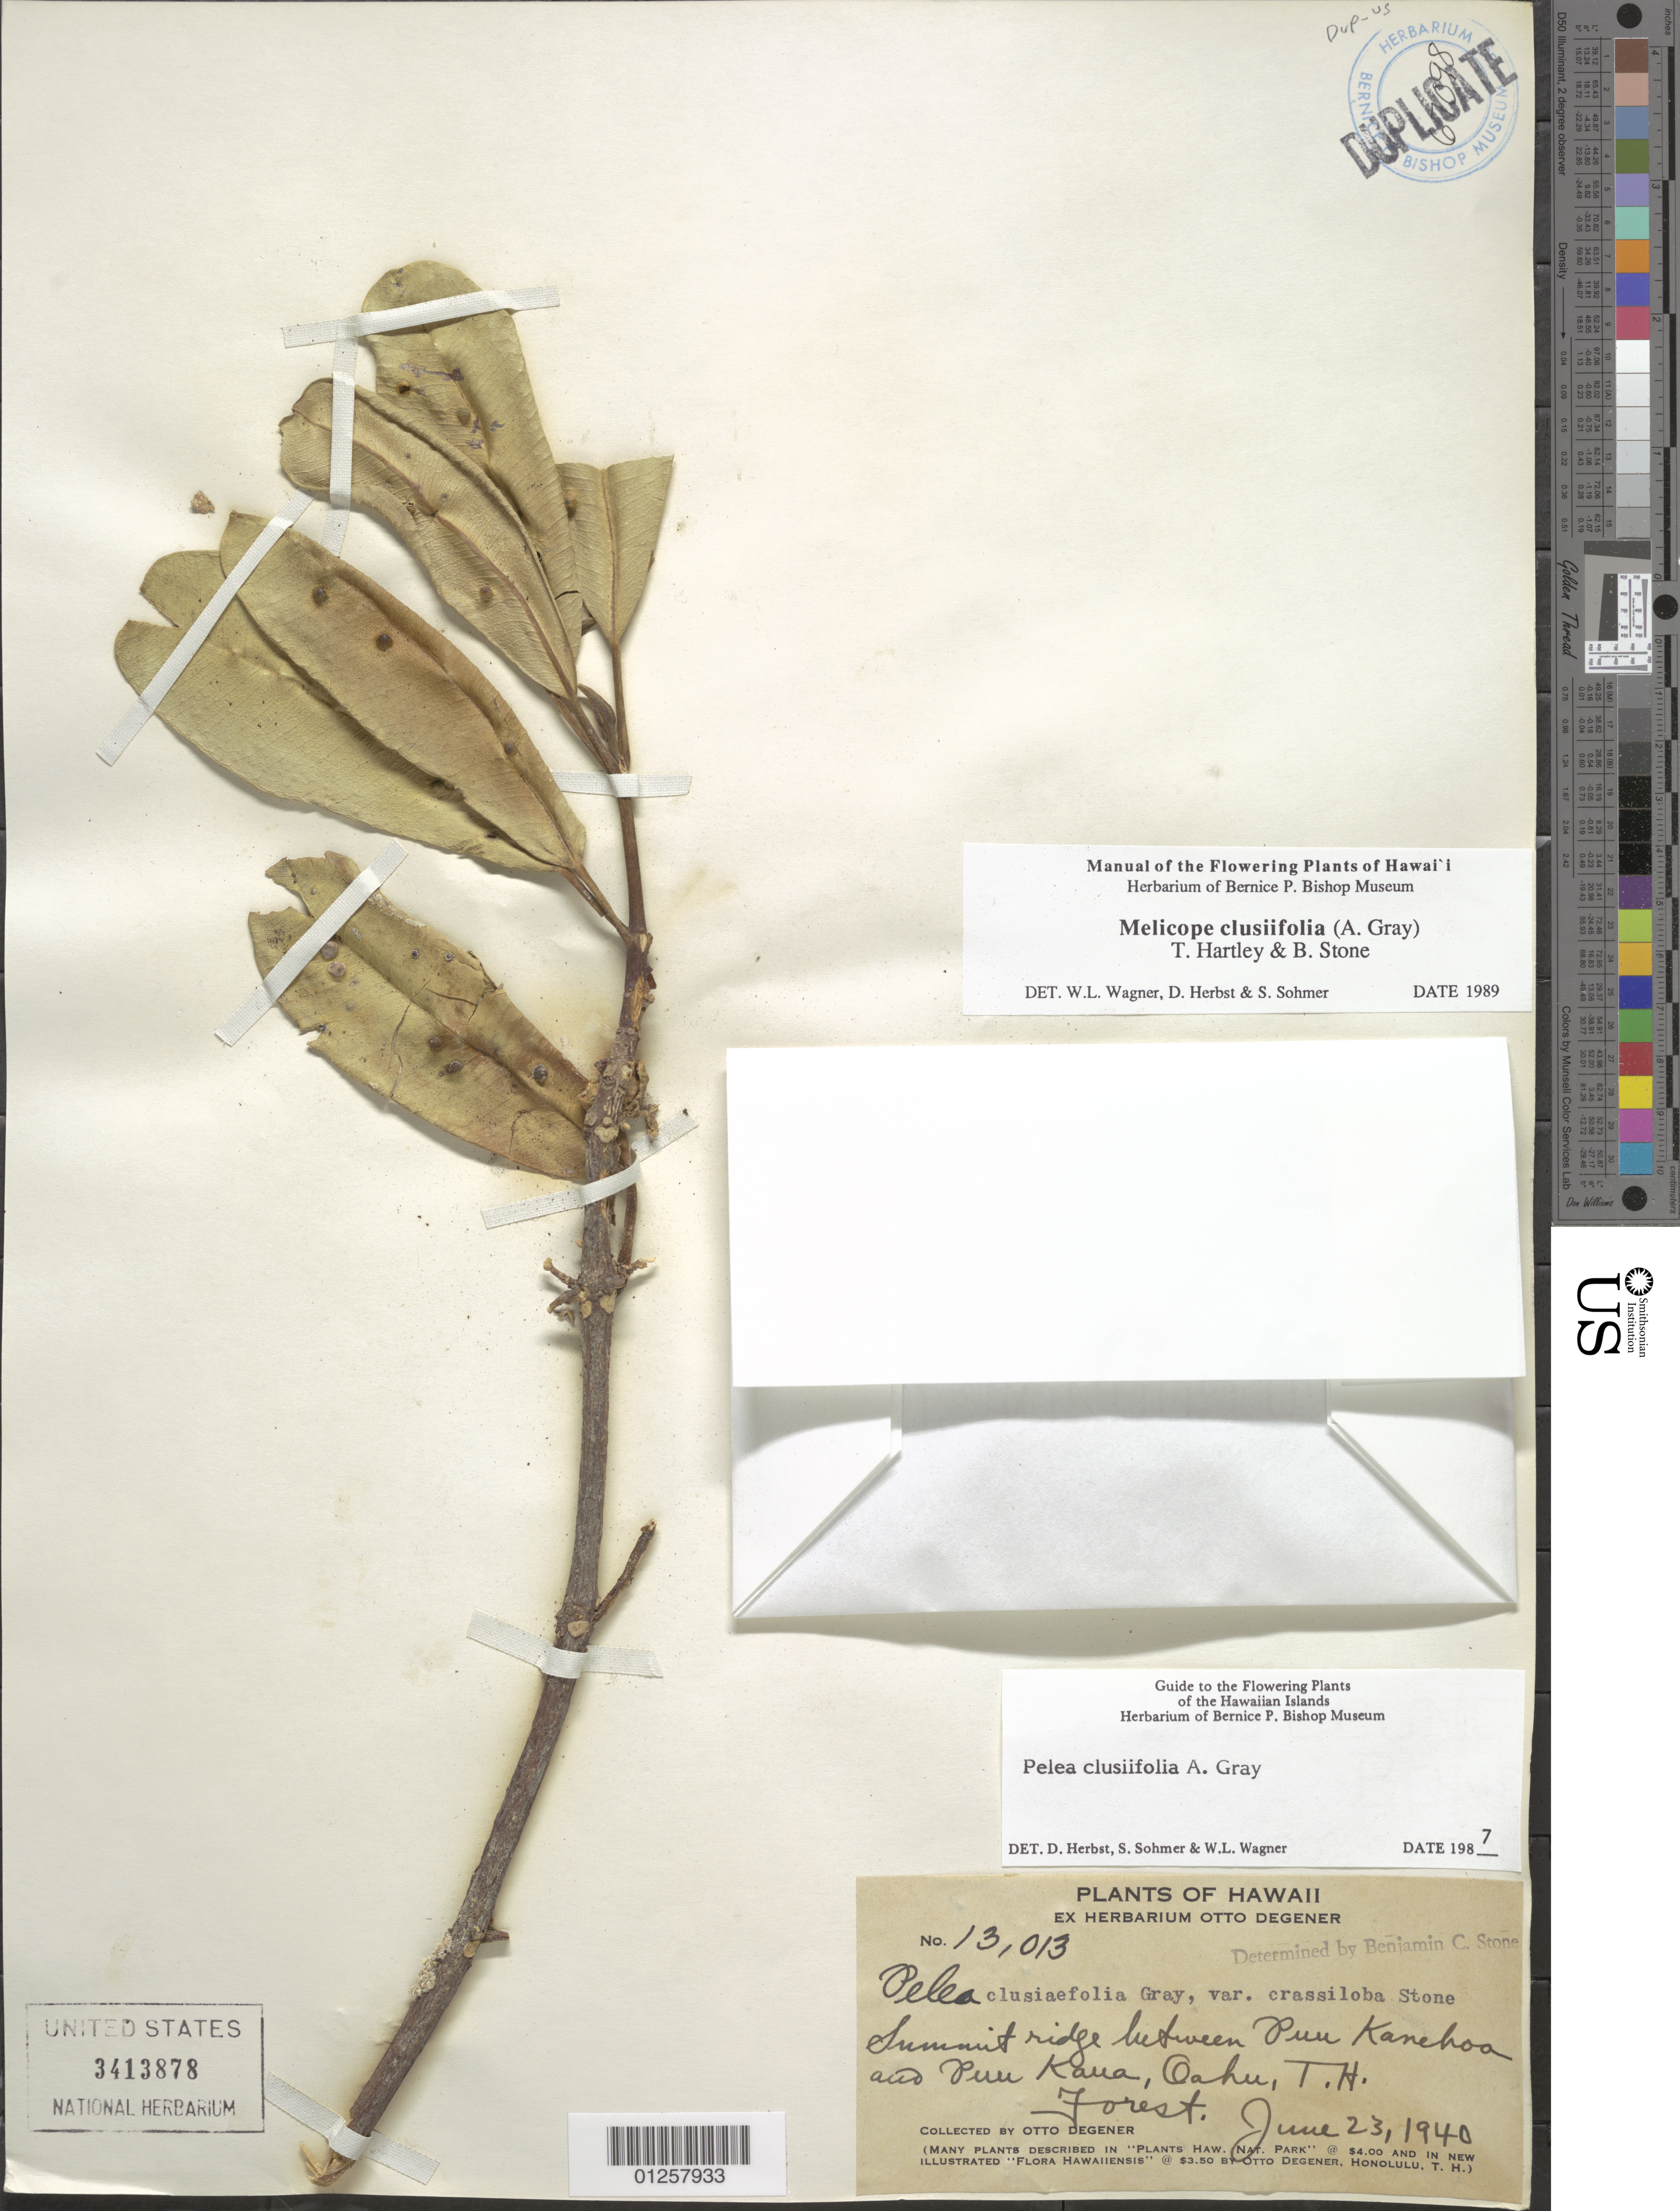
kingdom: Plantae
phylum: Tracheophyta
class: Magnoliopsida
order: Sapindales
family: Rutaceae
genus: Melicope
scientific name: Melicope clusiifolia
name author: (A. Gray) T.G. Hartley & B.C. Stone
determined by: Wagner, W. L.; Herbst, D. R.; Sohmer, S. H.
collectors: O. Degener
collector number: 13013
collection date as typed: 23 Jun 1940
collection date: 1940-06-23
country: United States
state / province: Hawaii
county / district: Honolulu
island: Oahu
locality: Summit ridge between Puu Kanehoa and Puu Kaua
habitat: Forest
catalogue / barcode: US 3413878